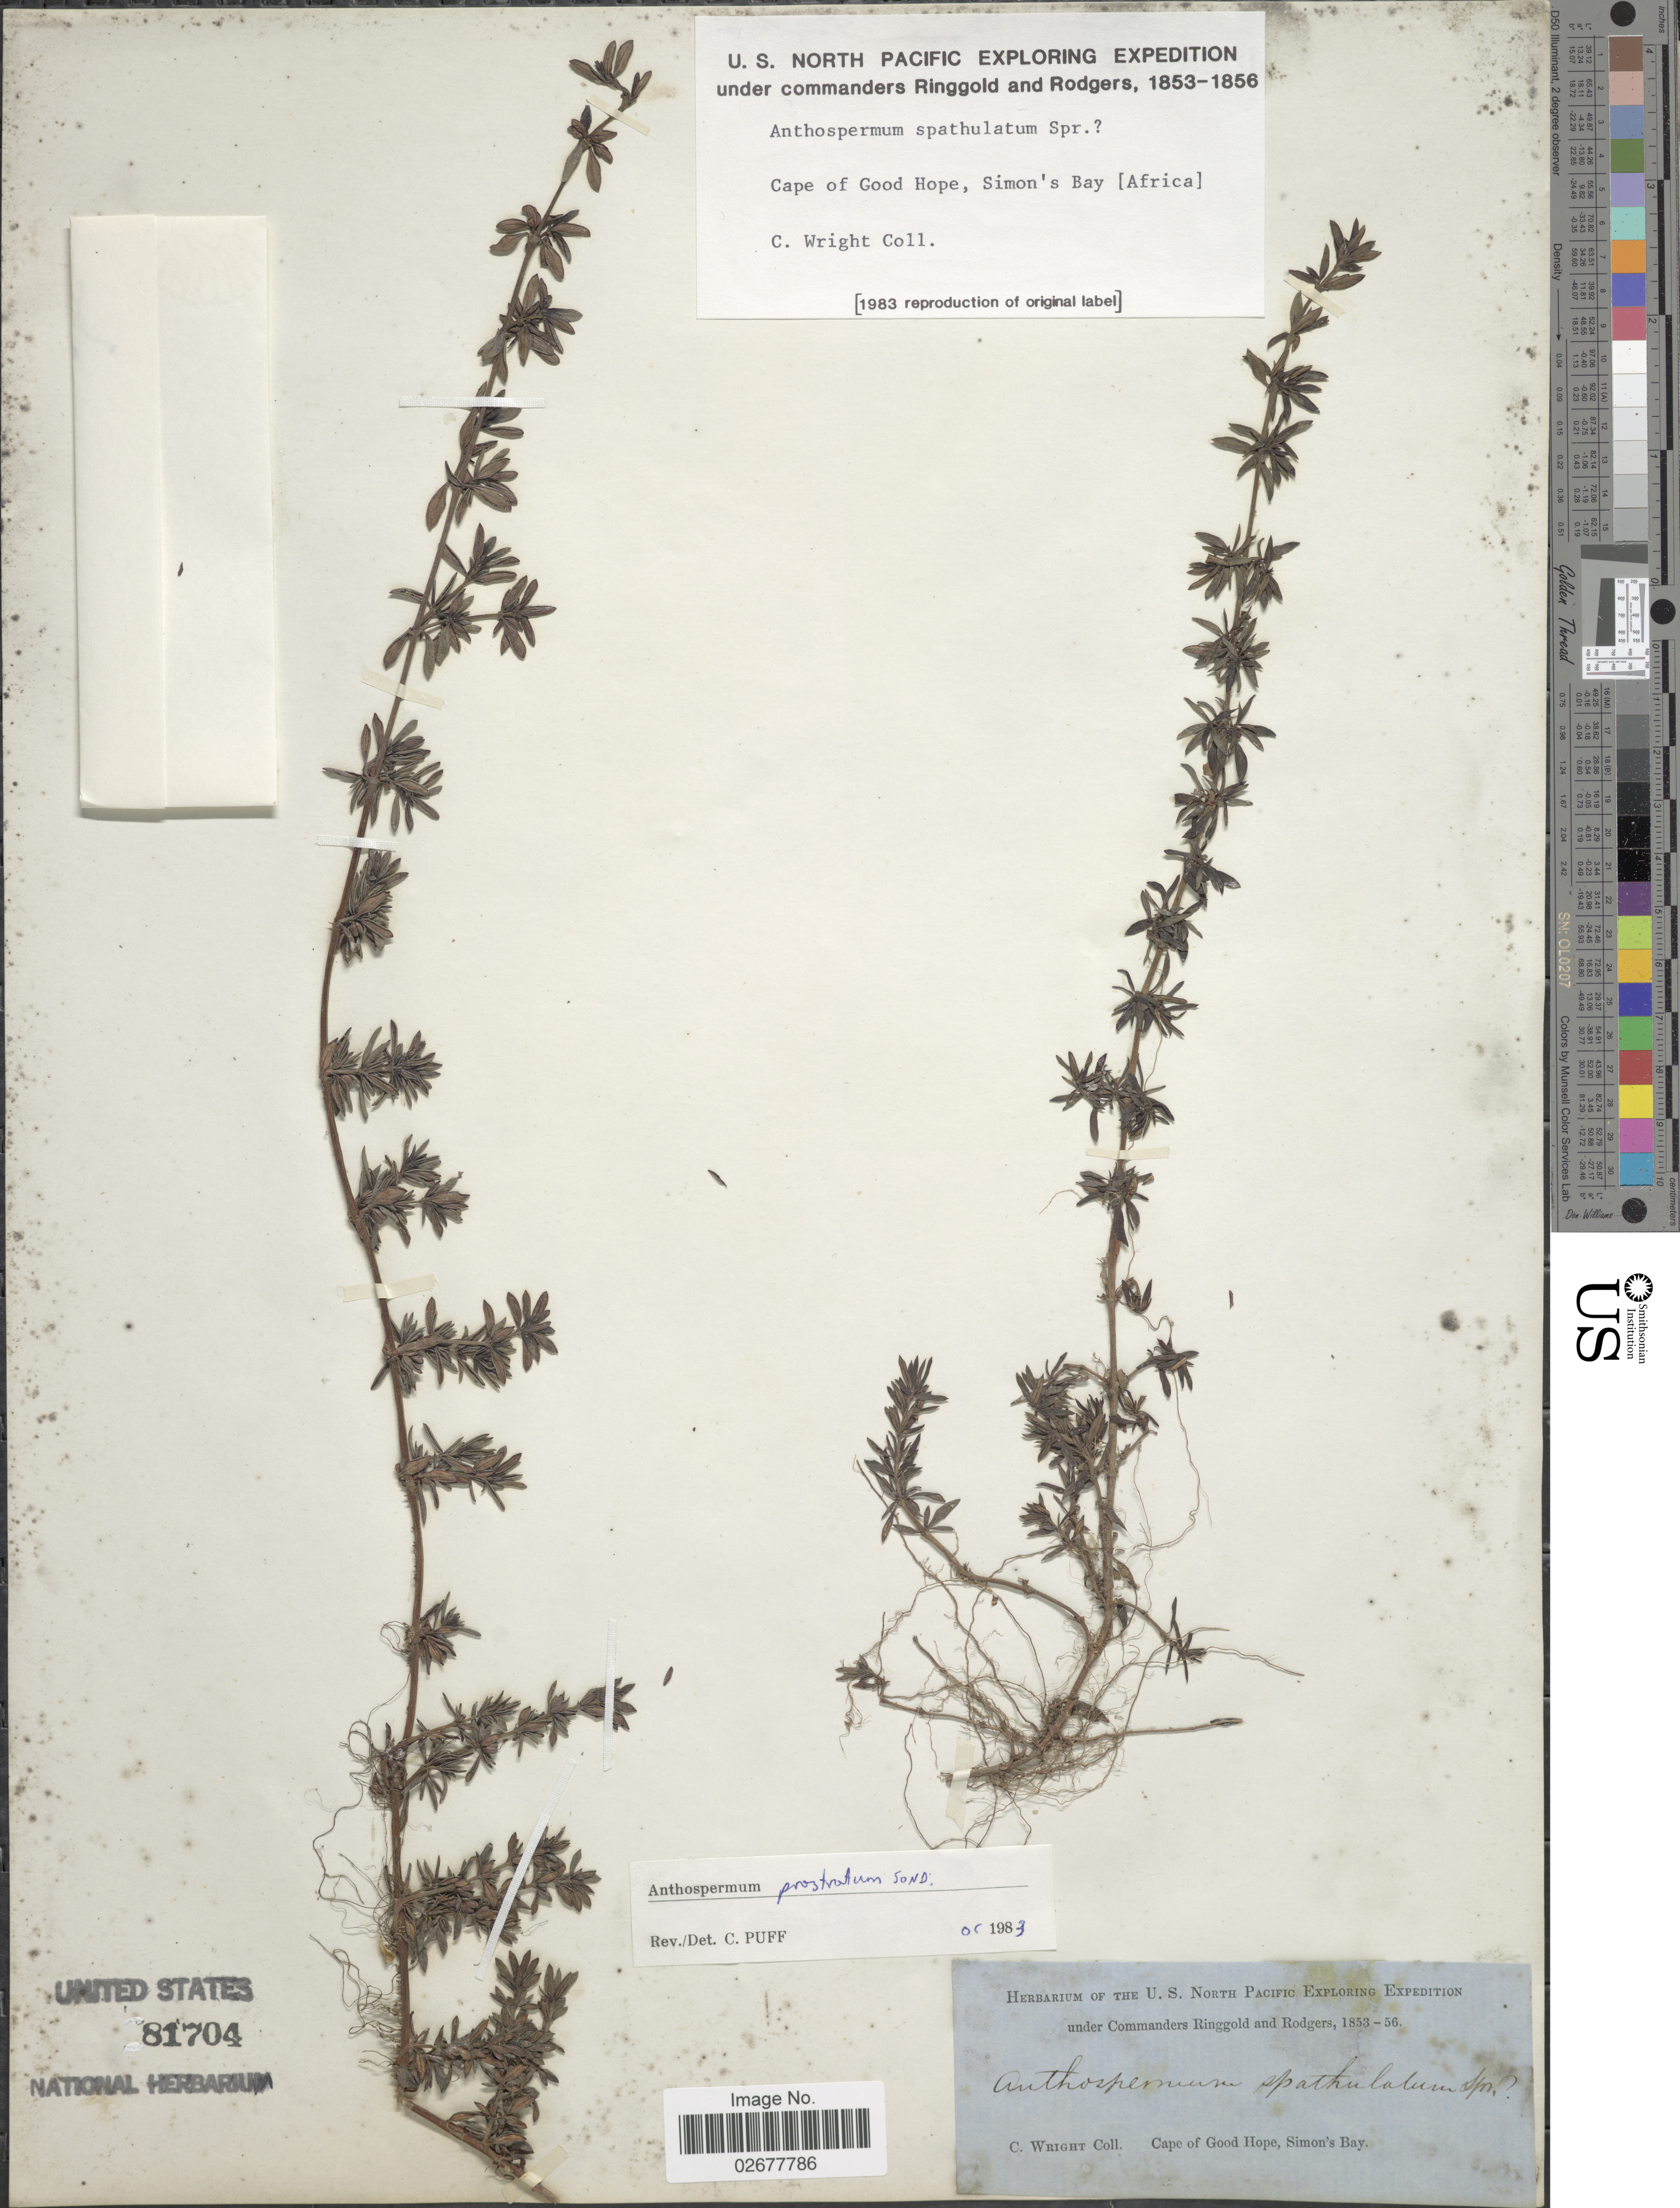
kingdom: Plantae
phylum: Tracheophyta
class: Magnoliopsida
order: Gentianales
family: Rubiaceae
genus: Anthospermum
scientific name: Anthospermum prostratum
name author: Sond.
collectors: C. Wright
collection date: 1853/1856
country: South Africa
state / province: Western Cape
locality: Cape of Good Hope, Simon's Bay [Africa].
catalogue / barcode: US 81704